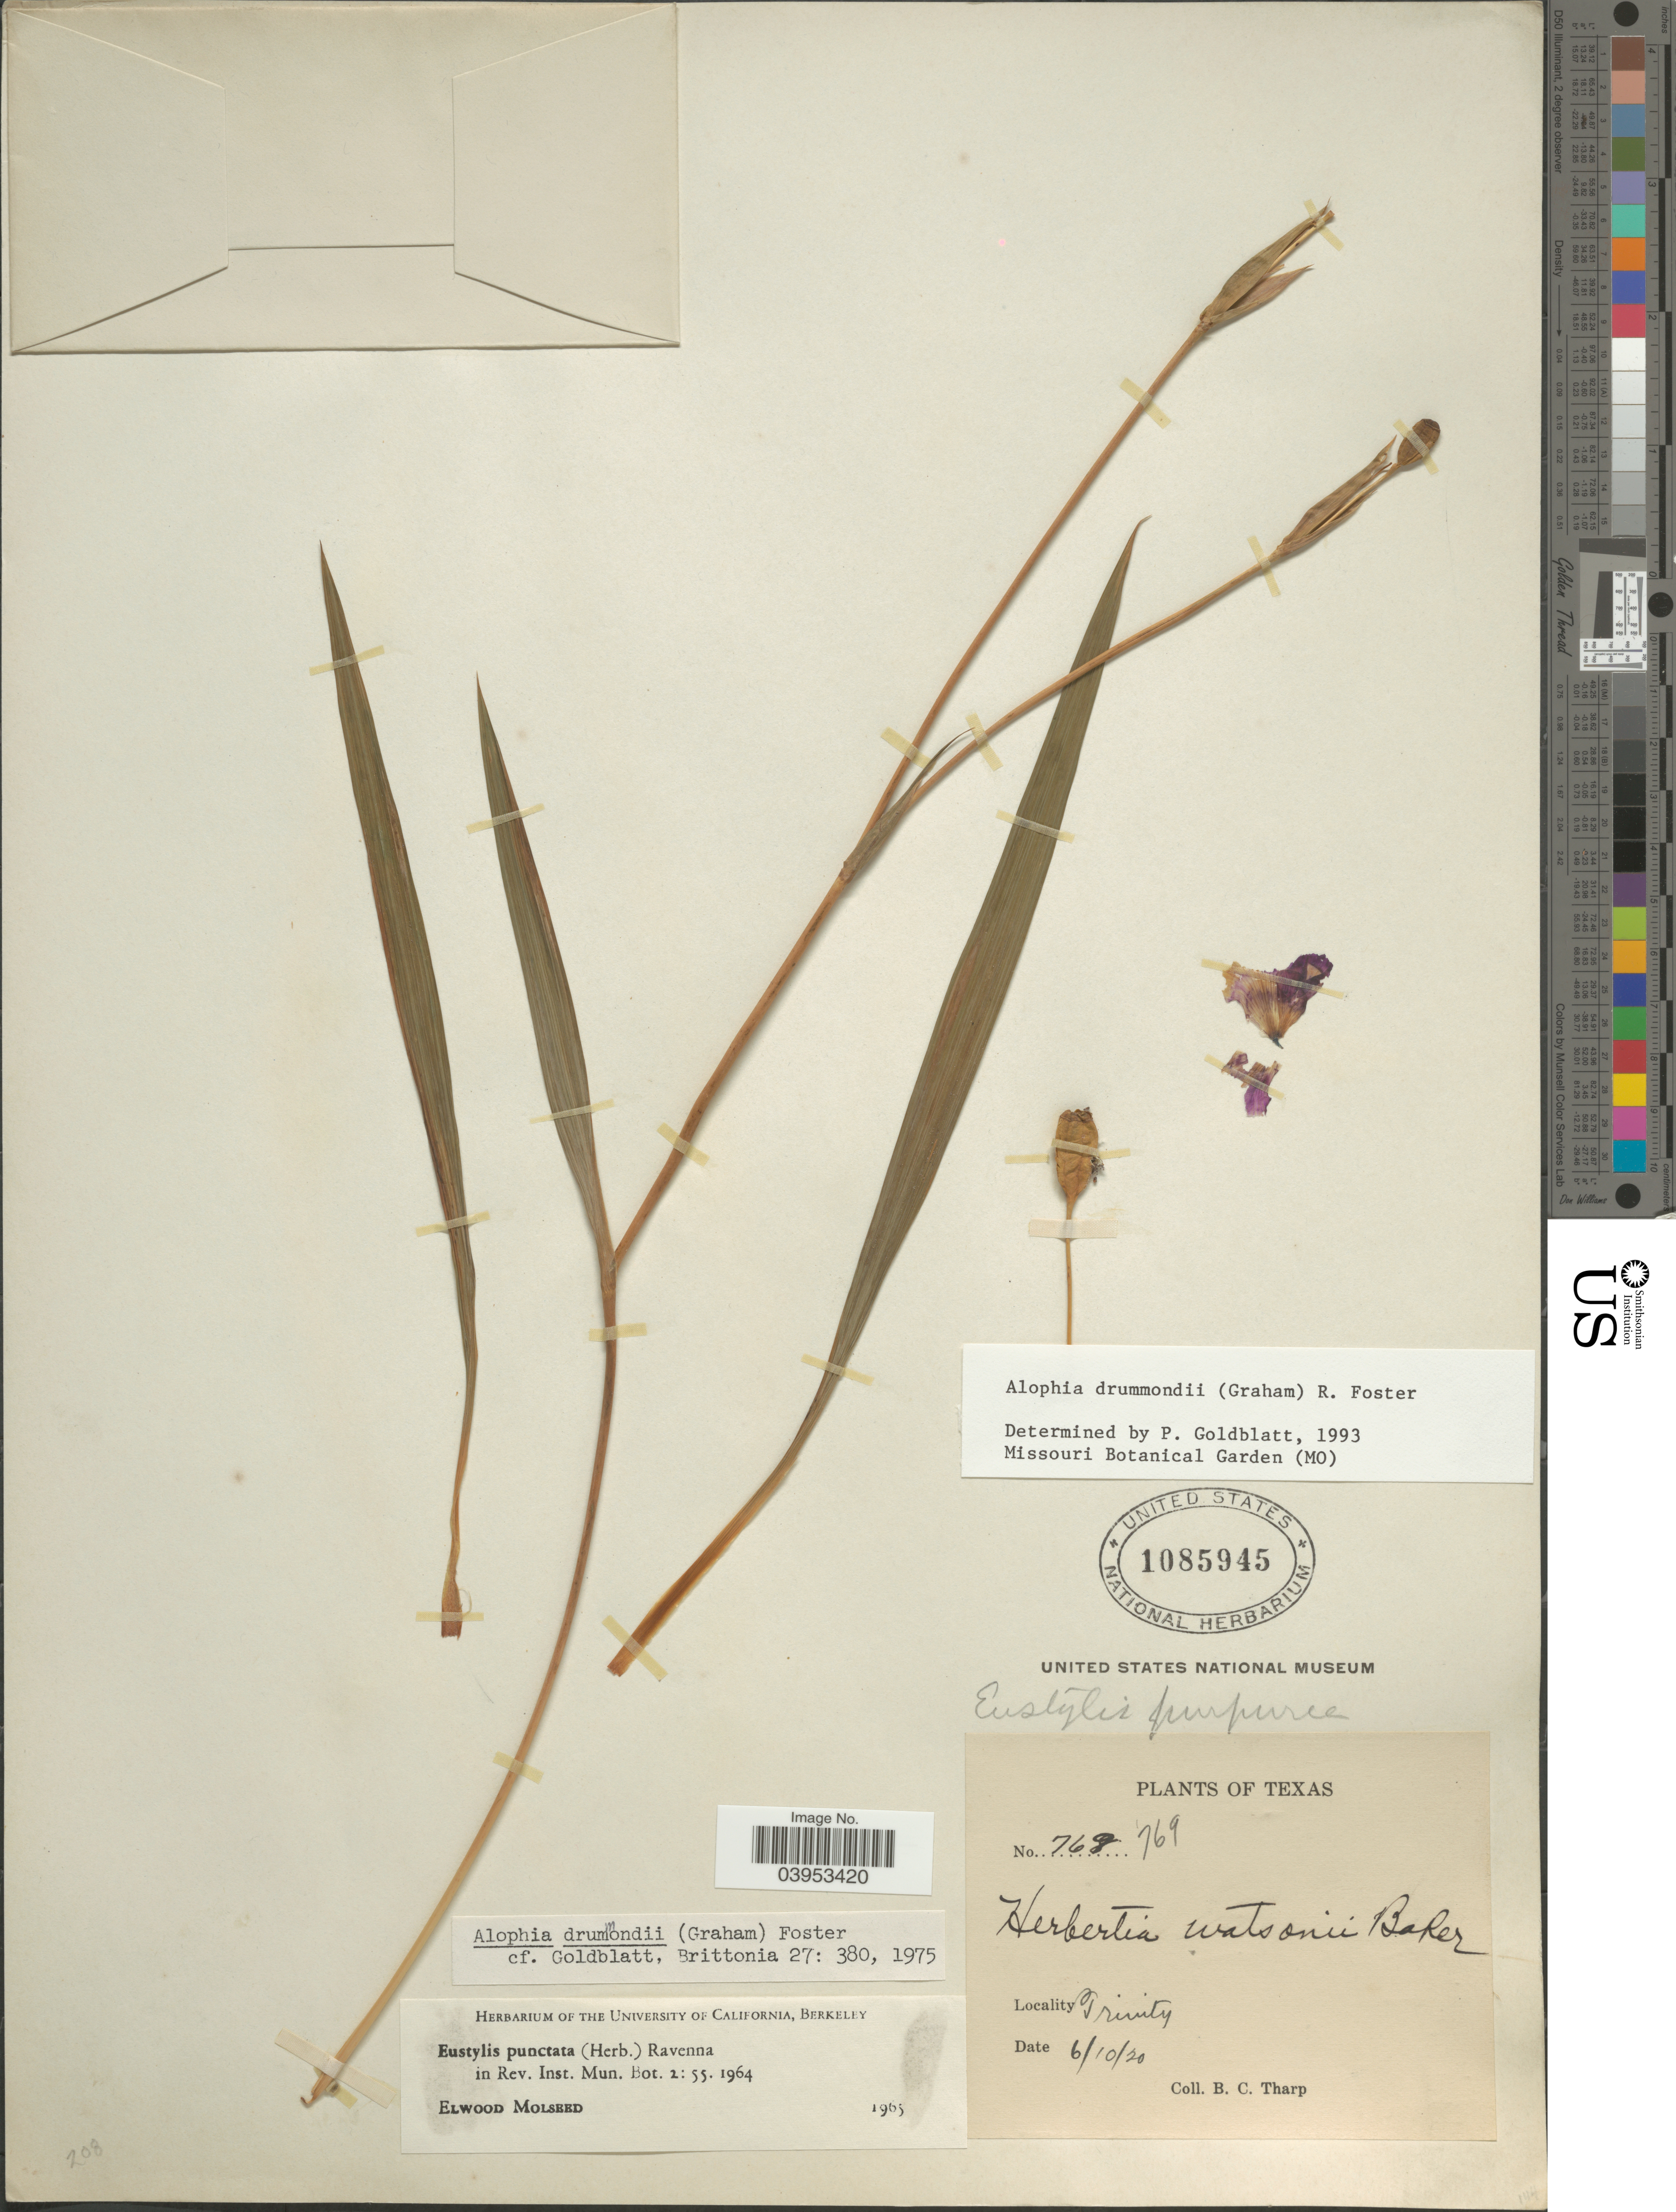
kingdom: Plantae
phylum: Tracheophyta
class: Liliopsida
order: Asparagales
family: Iridaceae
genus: Alophia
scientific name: Alophia drummondii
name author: (Graham) R.C. Foster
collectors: B. C. Tharp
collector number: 769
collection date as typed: Transcribed d/m/y: 10/6/20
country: United States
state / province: Texas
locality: Trinity.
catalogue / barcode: US 1085945